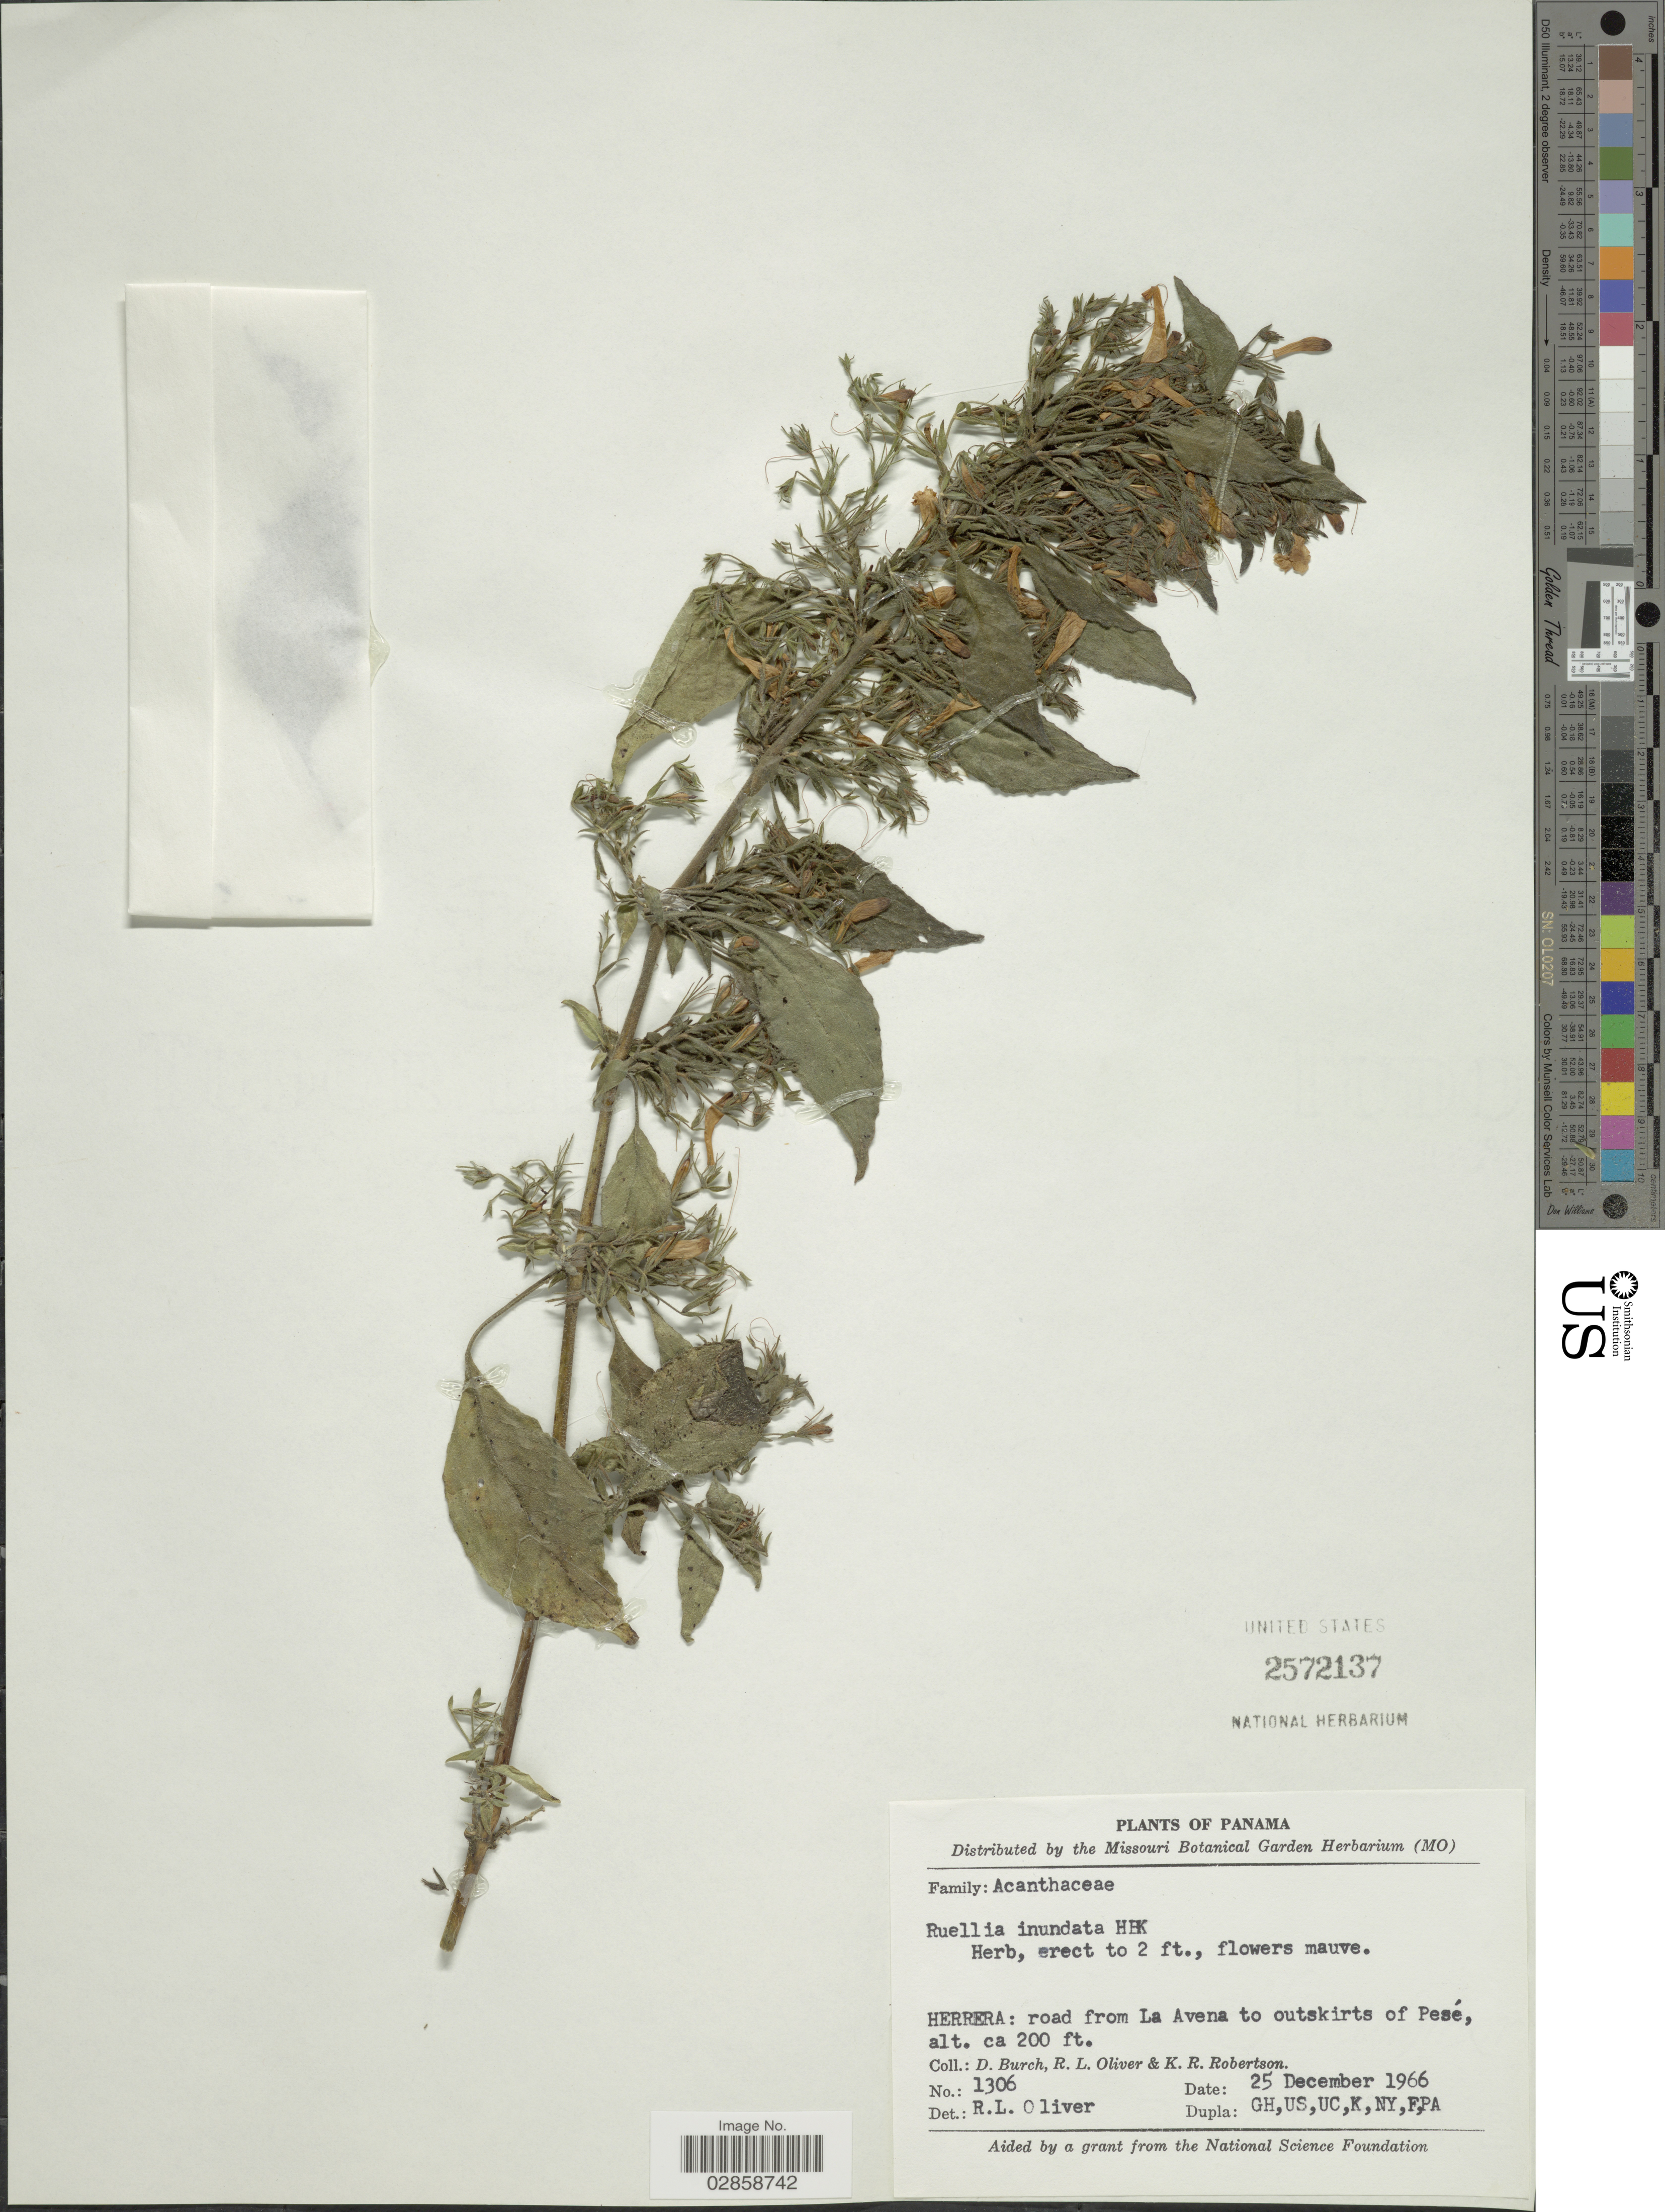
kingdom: Plantae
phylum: Tracheophyta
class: Magnoliopsida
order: Lamiales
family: Acanthaceae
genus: Ruellia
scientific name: Ruellia inundata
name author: Kunth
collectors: D. Burch, R. Oliver & K. Robertson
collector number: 1306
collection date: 1966-12-25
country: Panama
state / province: Herrera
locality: Road from La Avena to outskirts of Pesé.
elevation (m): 61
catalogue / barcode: US 2572137